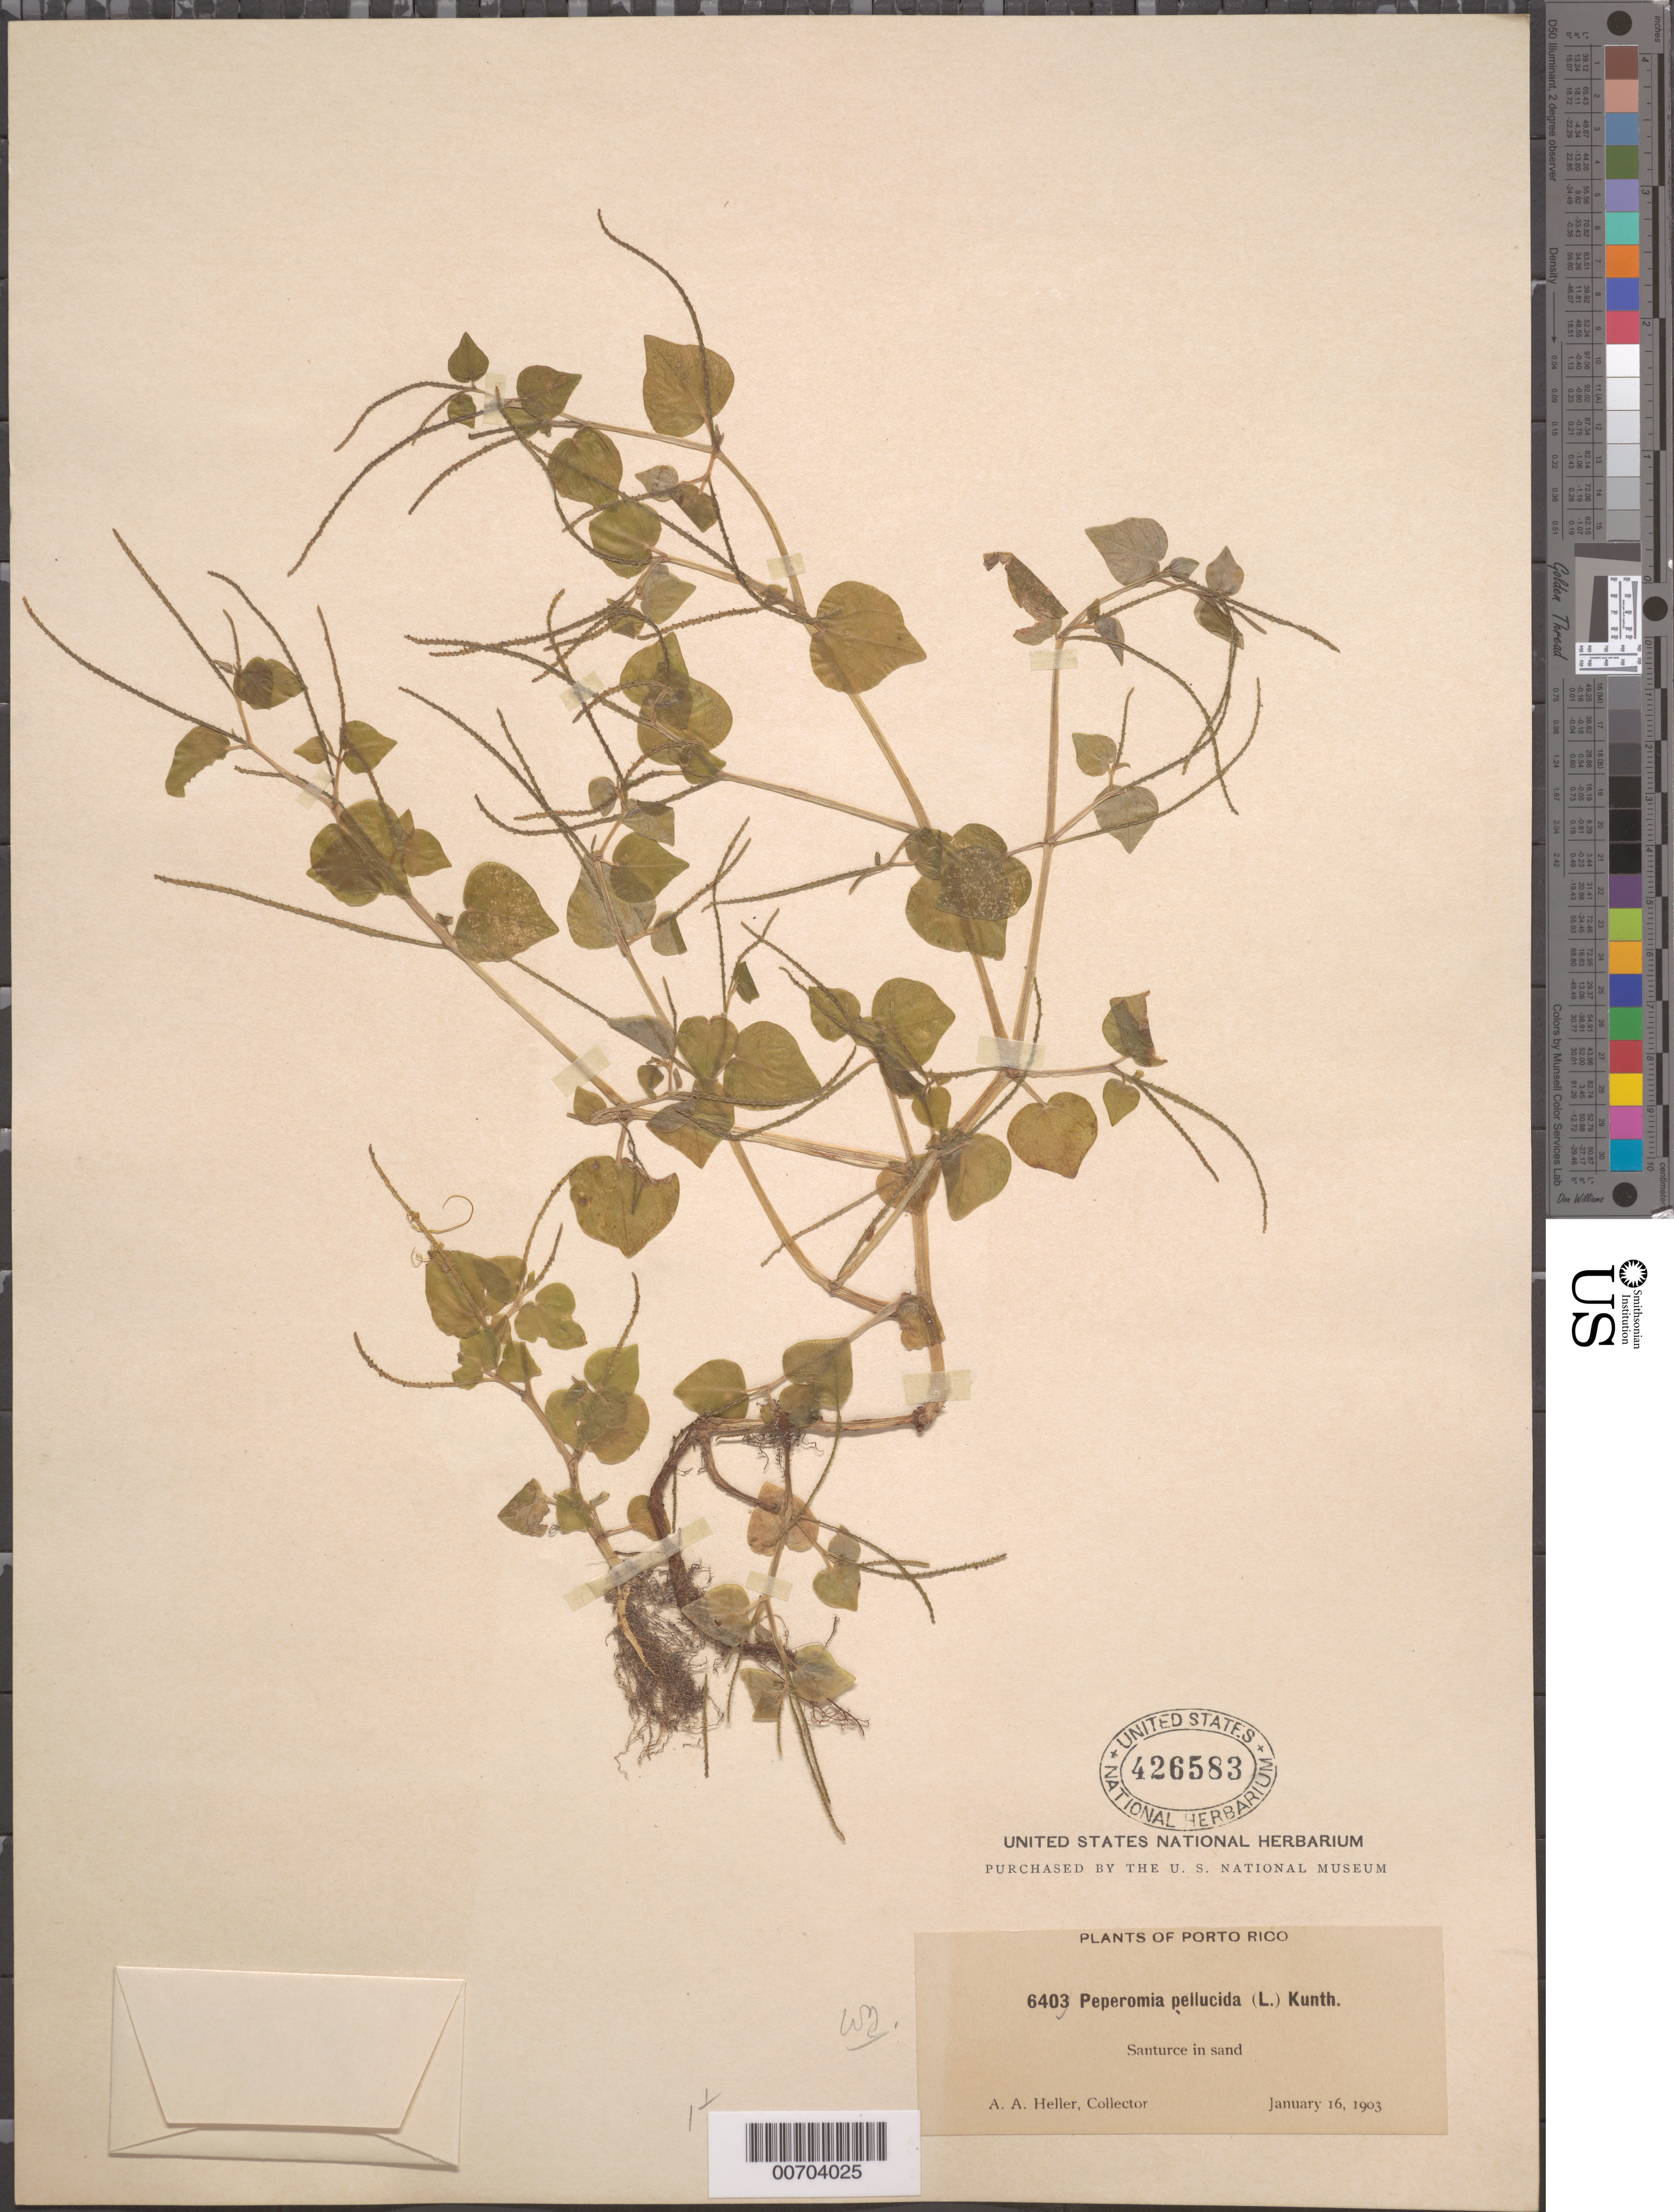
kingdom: Plantae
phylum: Tracheophyta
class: Magnoliopsida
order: Piperales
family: Piperaceae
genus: Peperomia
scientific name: Peperomia pellucida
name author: (L.) Kunth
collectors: A. A. Heller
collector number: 6403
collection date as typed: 16 Jan 1903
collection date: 1903-01-16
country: Puerto Rico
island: Greater Antilles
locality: Sierra de Naguabo ad Rio Blanco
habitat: Santurce in sand.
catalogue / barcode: US 426583